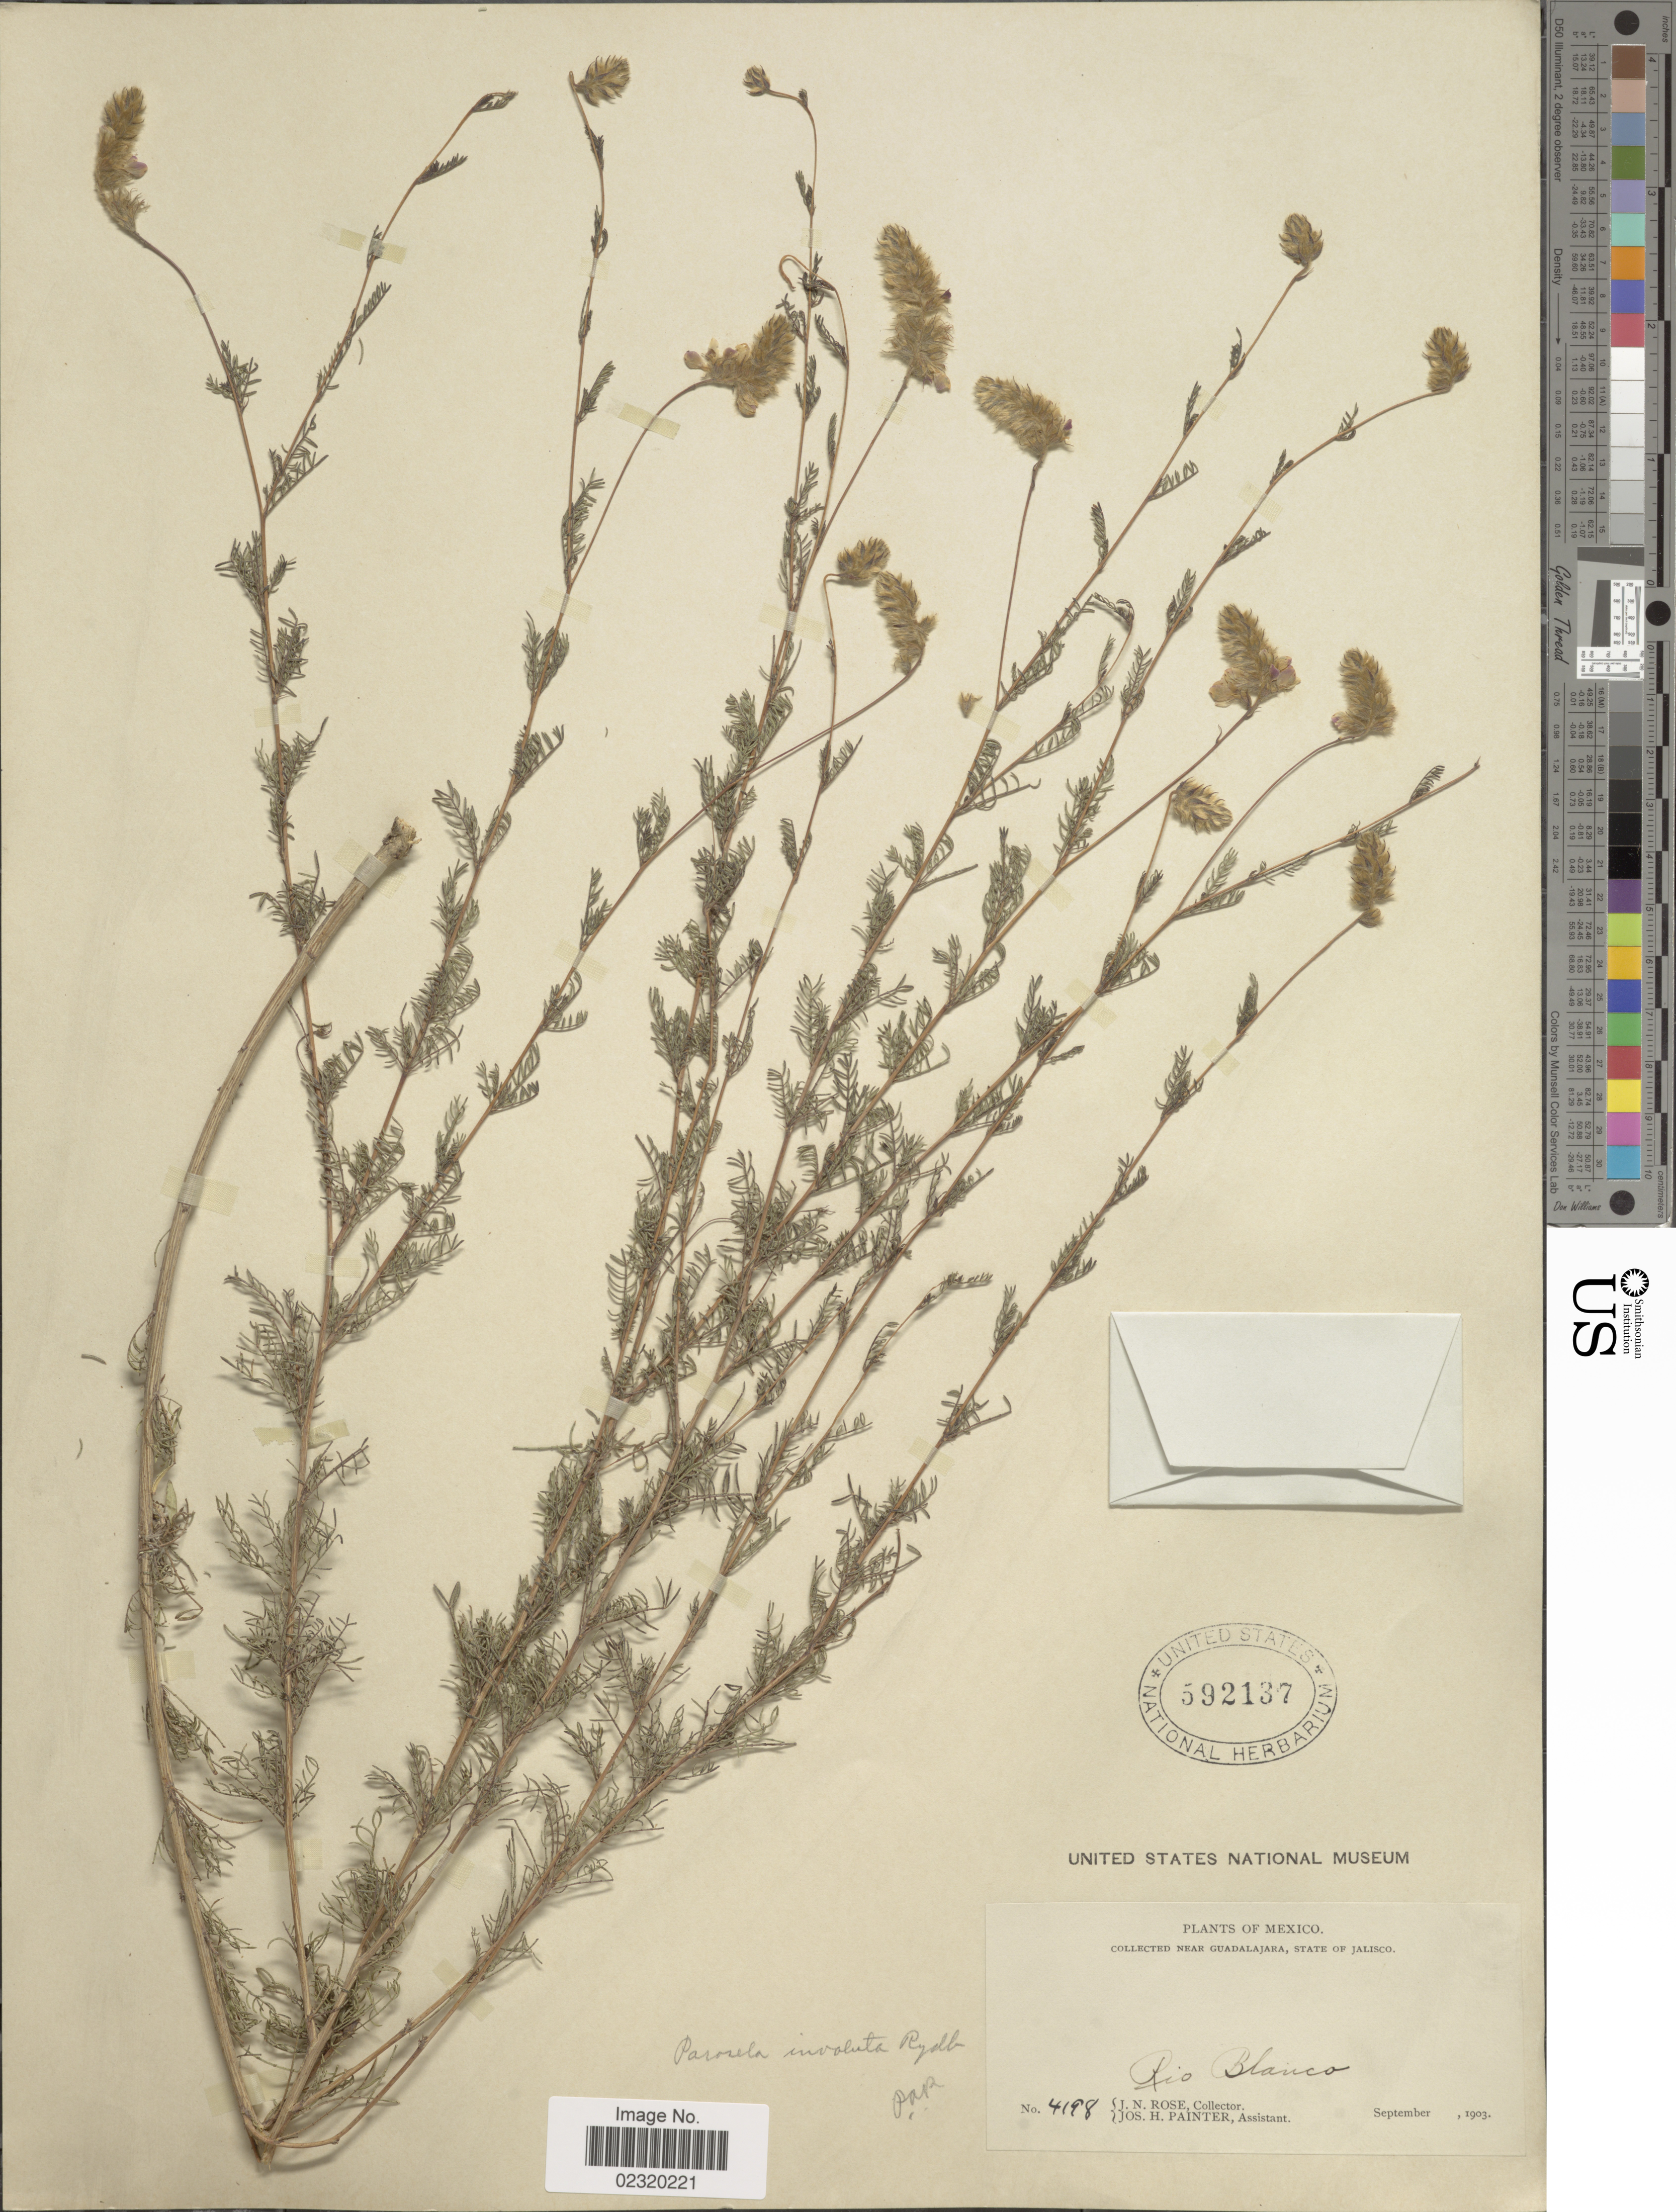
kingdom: Plantae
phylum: Tracheophyta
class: Magnoliopsida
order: Fabales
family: Fabaceae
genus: Dalea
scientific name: Dalea versicolor var. involuta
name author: (Rydb.) Barneby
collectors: J. N. Rose & J. H. Painter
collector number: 4198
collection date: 1903-09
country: Mexico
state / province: Jalisco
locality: Near Guadalajara, Rio Blanco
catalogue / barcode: US 592137